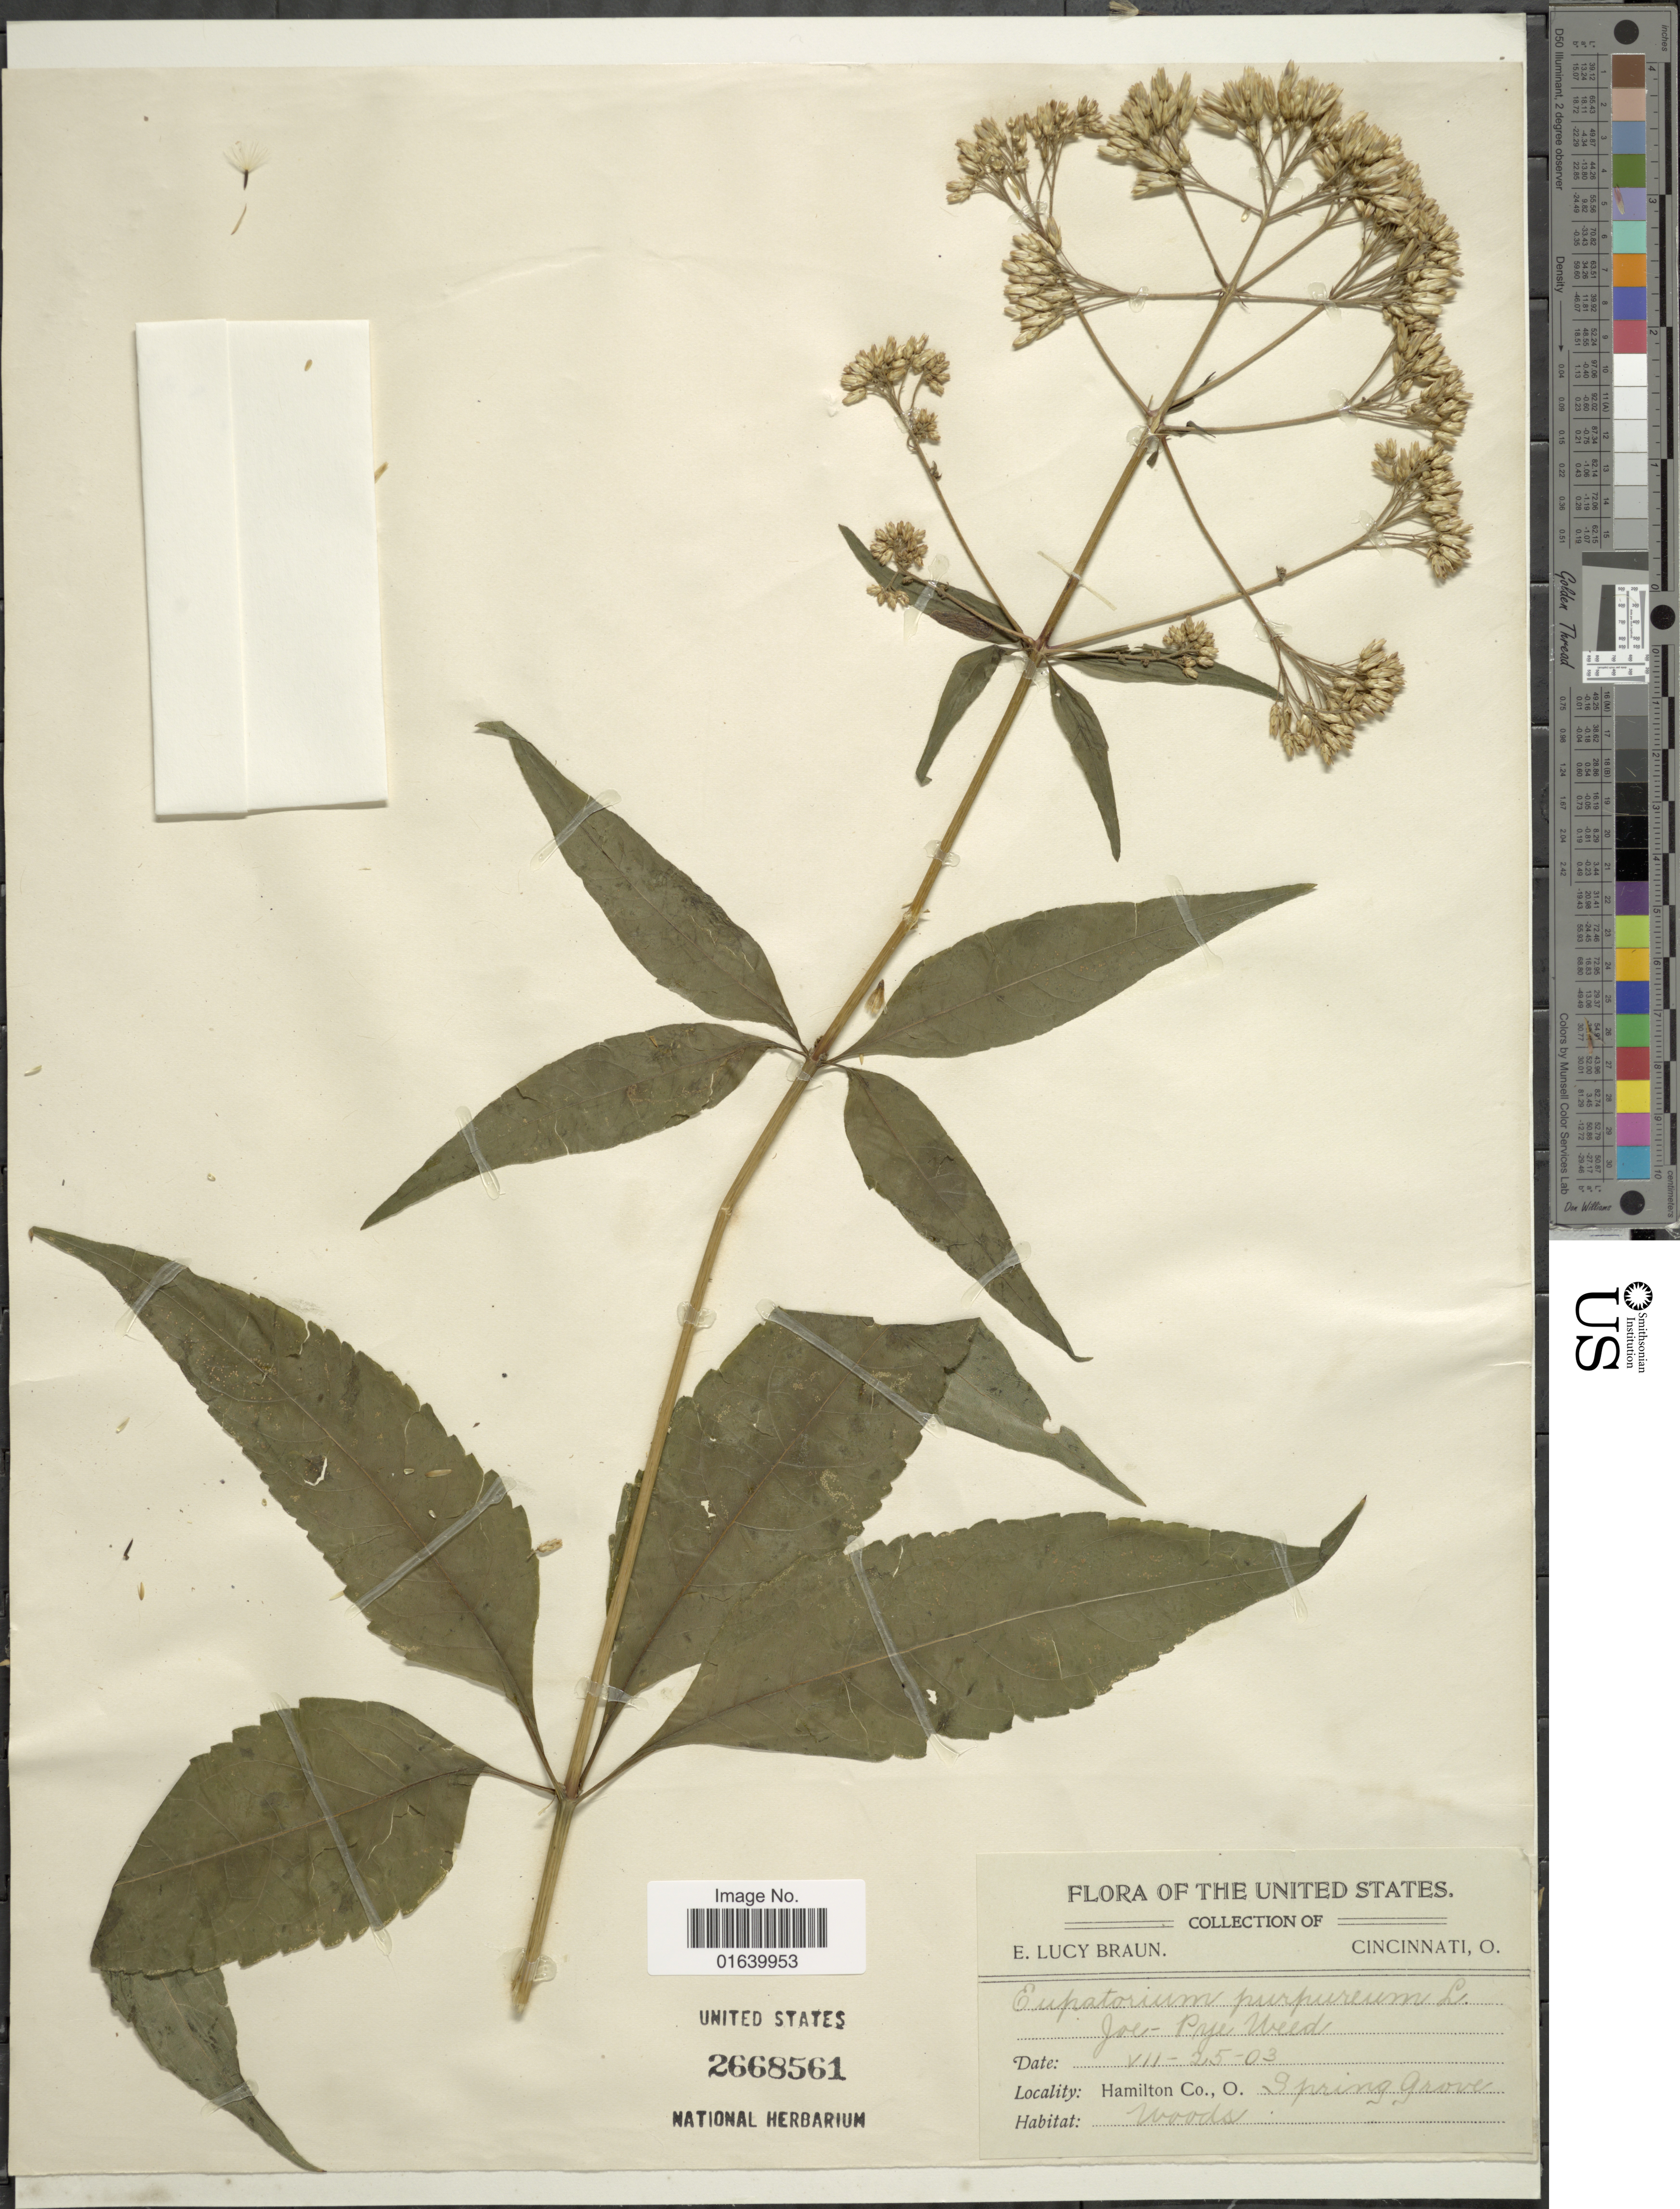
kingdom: Plantae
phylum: Tracheophyta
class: Magnoliopsida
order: Asterales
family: Asteraceae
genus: Eupatorium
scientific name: Eupatorium purpureum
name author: (L.) E.E. Lamont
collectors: E. L. Braun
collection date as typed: Transcribed d/m/y: 25/7/3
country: United States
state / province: Ohio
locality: The United States, Hamilton Co., O. Spring Grove.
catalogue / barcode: US 2668561